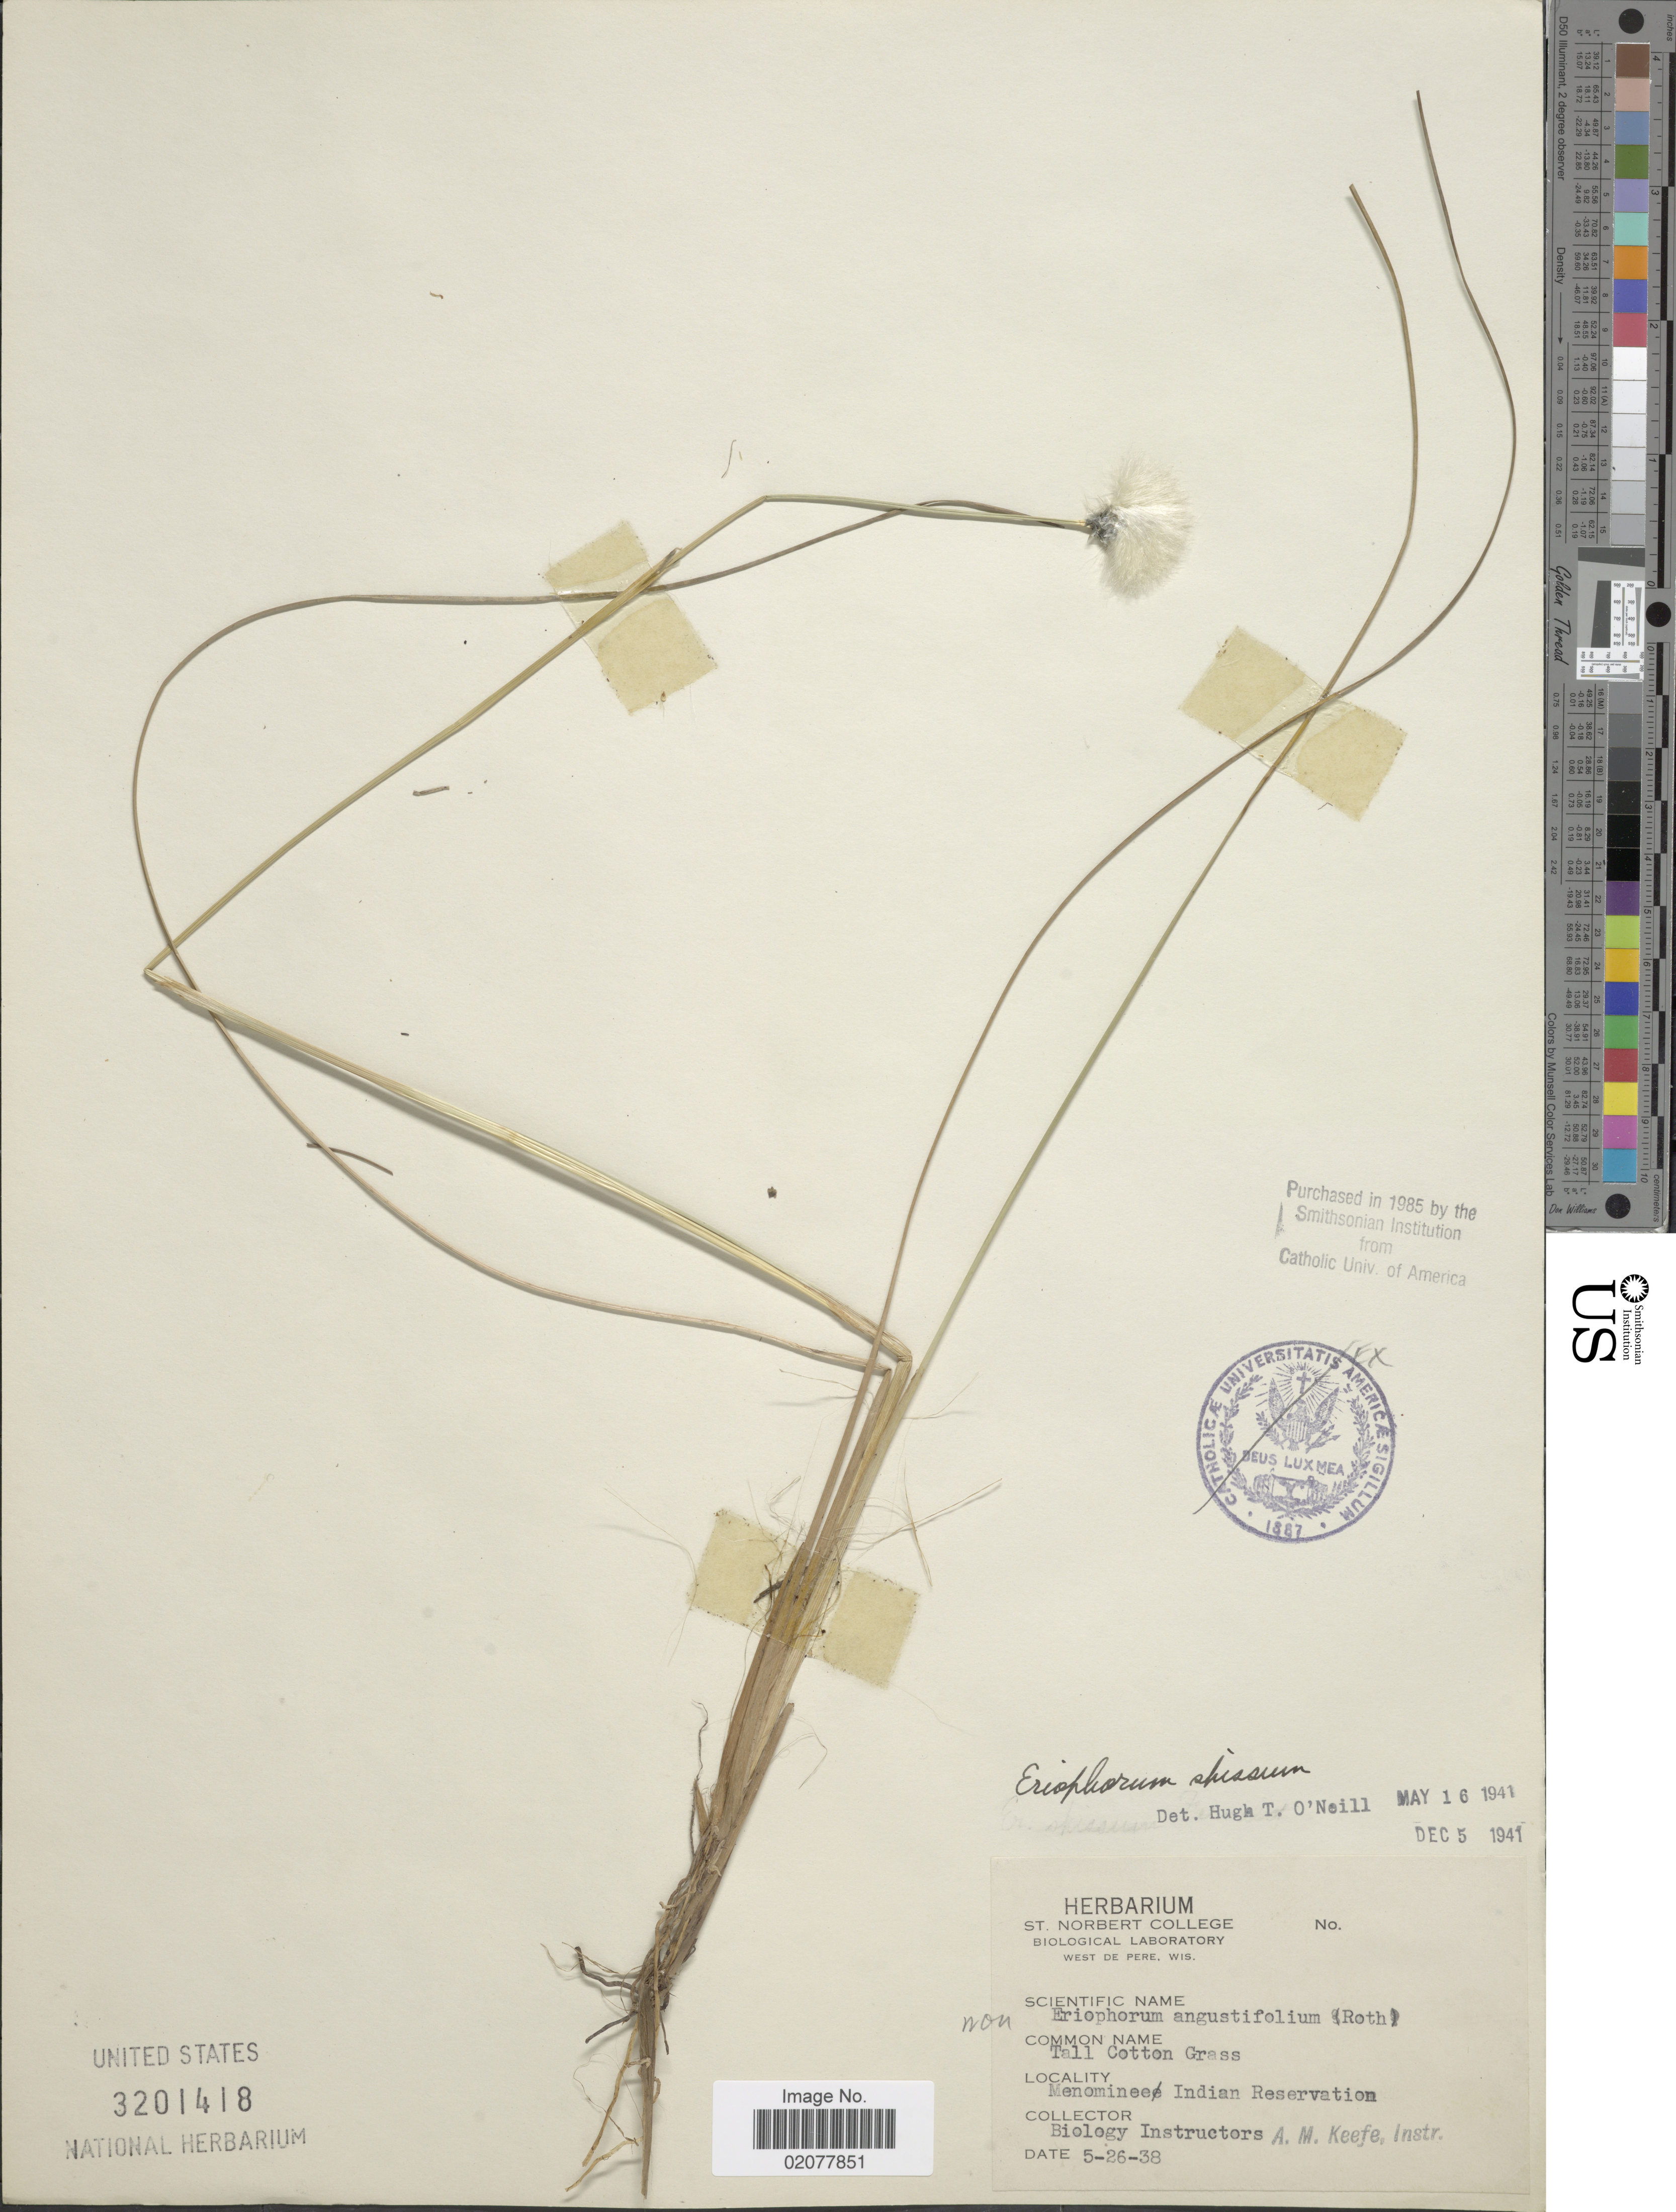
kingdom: Plantae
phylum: Tracheophyta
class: Liliopsida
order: Poales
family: Cyperaceae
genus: Eriophorum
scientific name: Eriophorum spissum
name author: Fernald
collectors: A. Keefe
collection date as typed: Transcribed d/m/y: 26/5/38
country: United States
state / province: Wisconsin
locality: Menominee Indian Reservation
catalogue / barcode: US 3201418